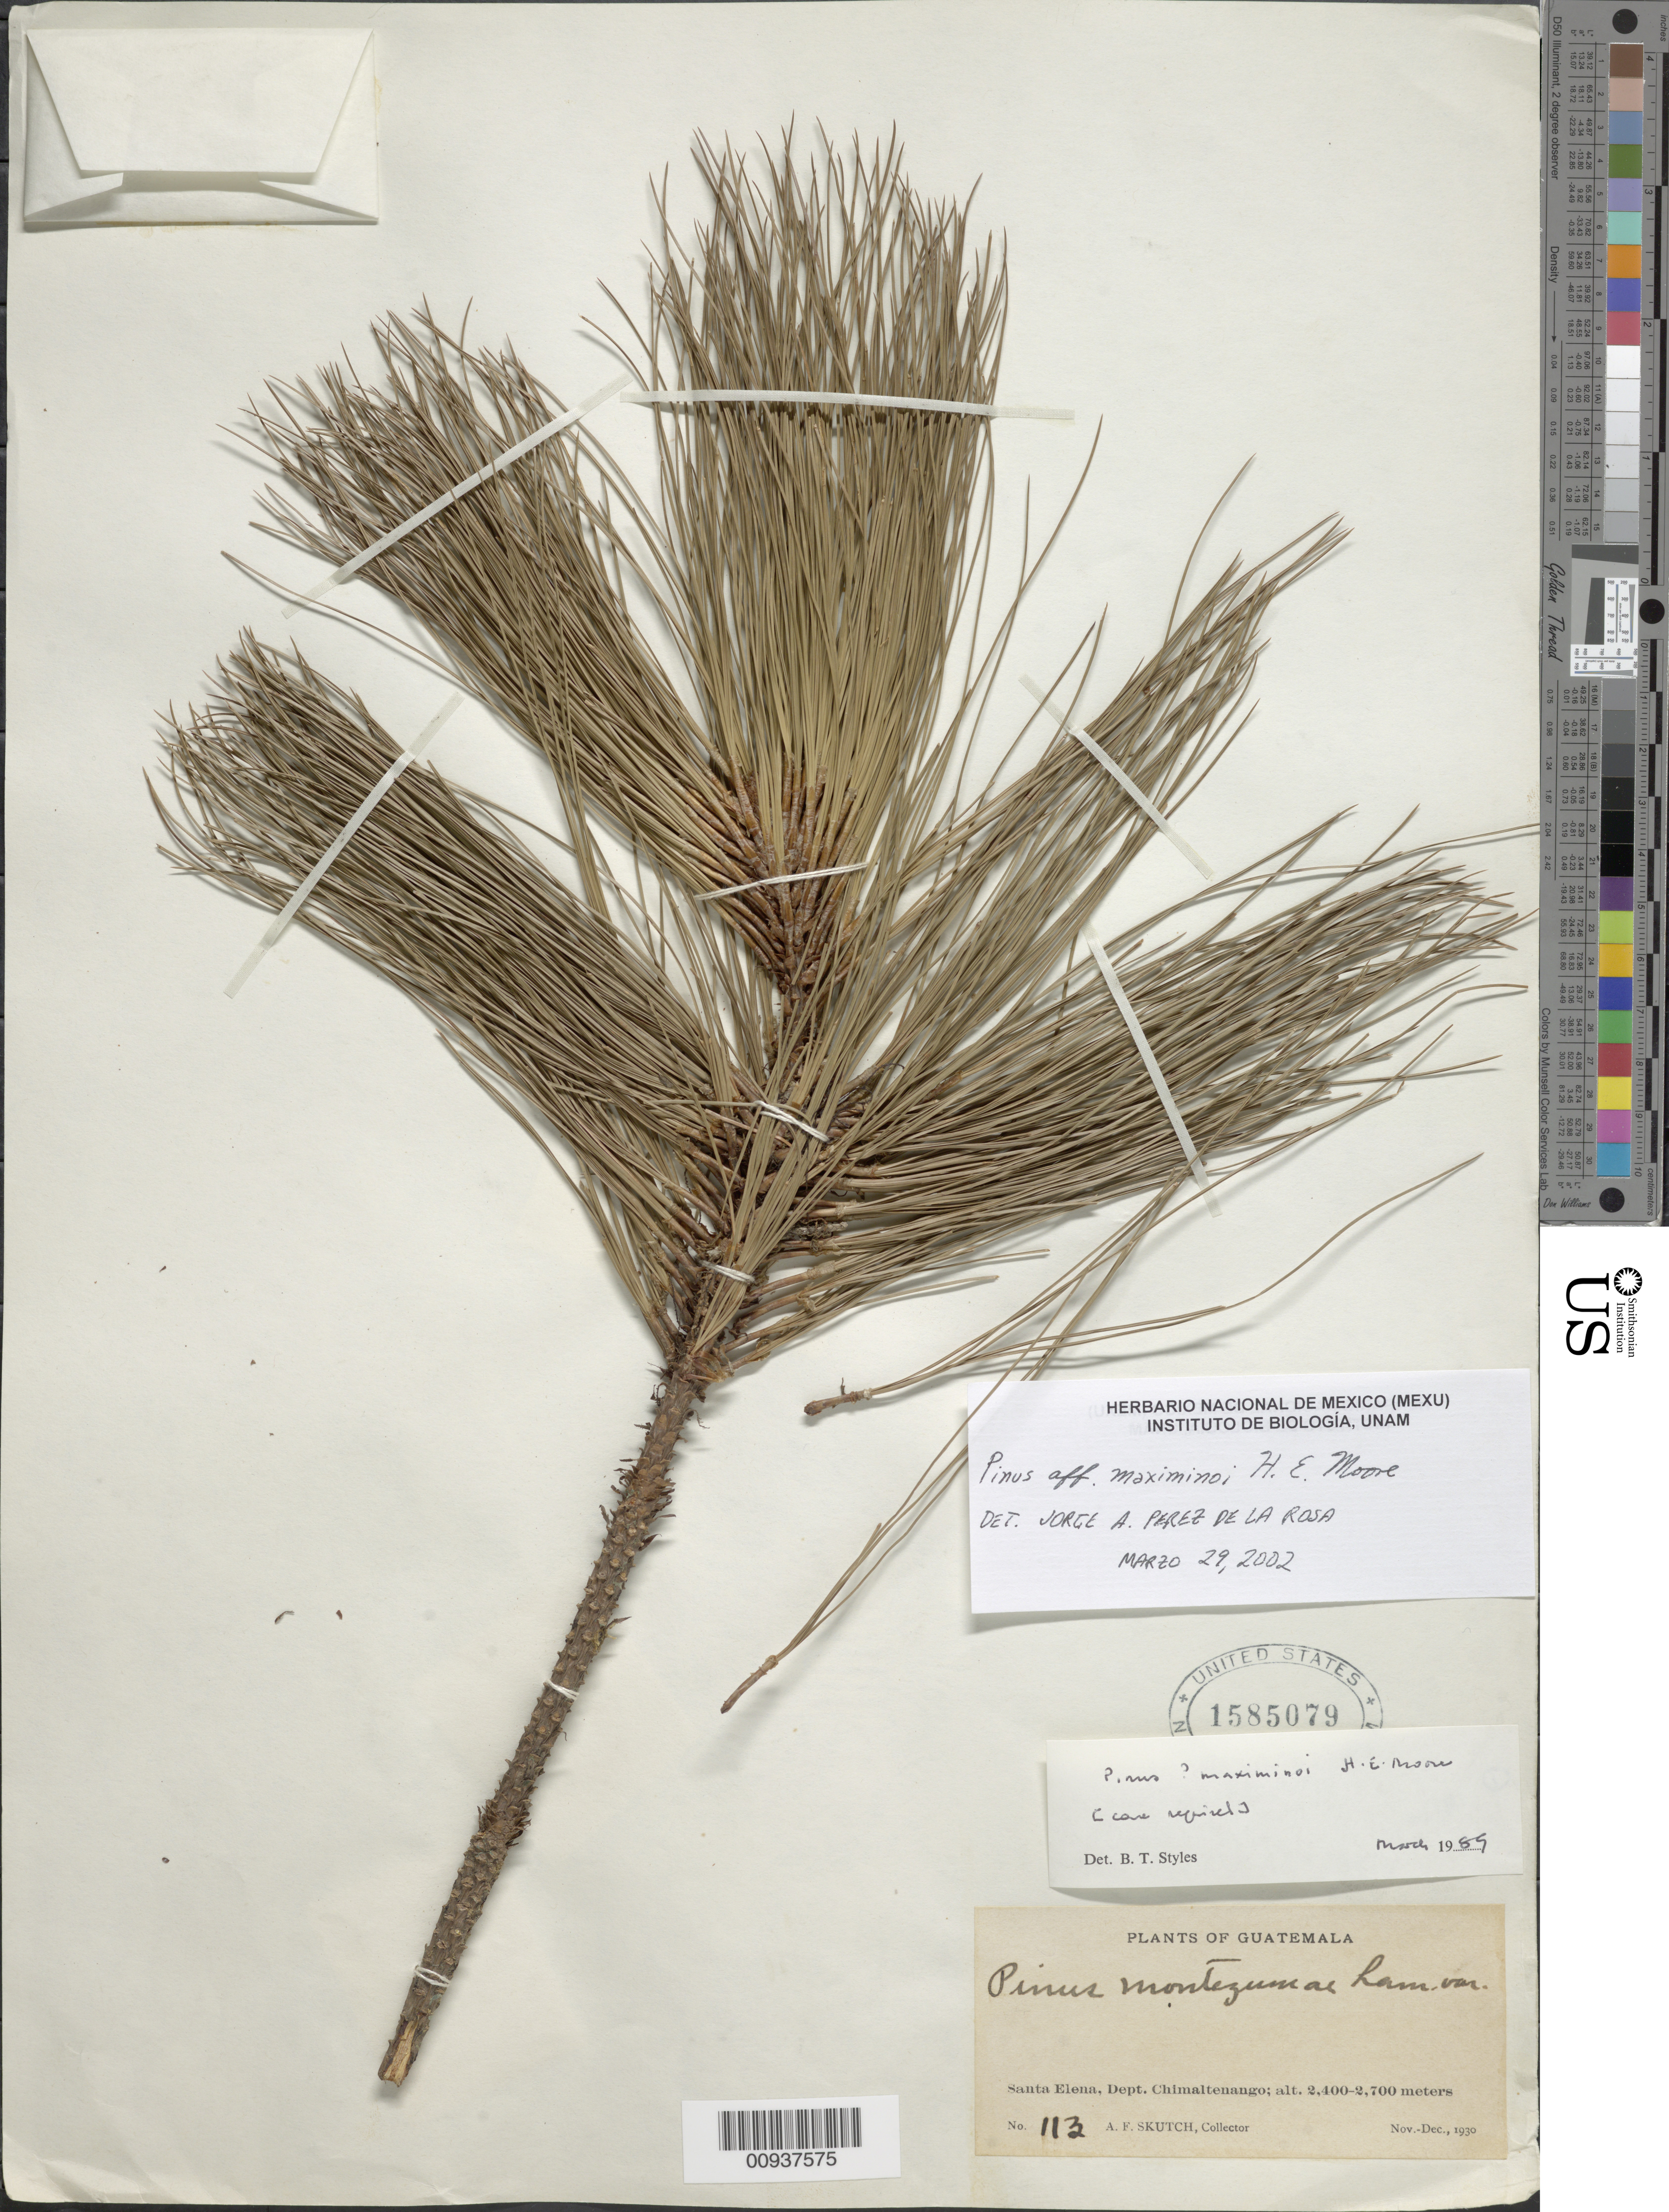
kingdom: Plantae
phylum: Tracheophyta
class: Pinopsida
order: Pinales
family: Pinaceae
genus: Pinus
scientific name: Pinus maximinoi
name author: H.E. Moore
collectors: A. F. Skutch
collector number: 113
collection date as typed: Nov 1930 to -- Dec 1930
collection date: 1930-11/1930-12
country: Guatemala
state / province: Chimaltenango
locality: Santa Elena.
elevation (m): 2700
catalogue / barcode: US 1585079